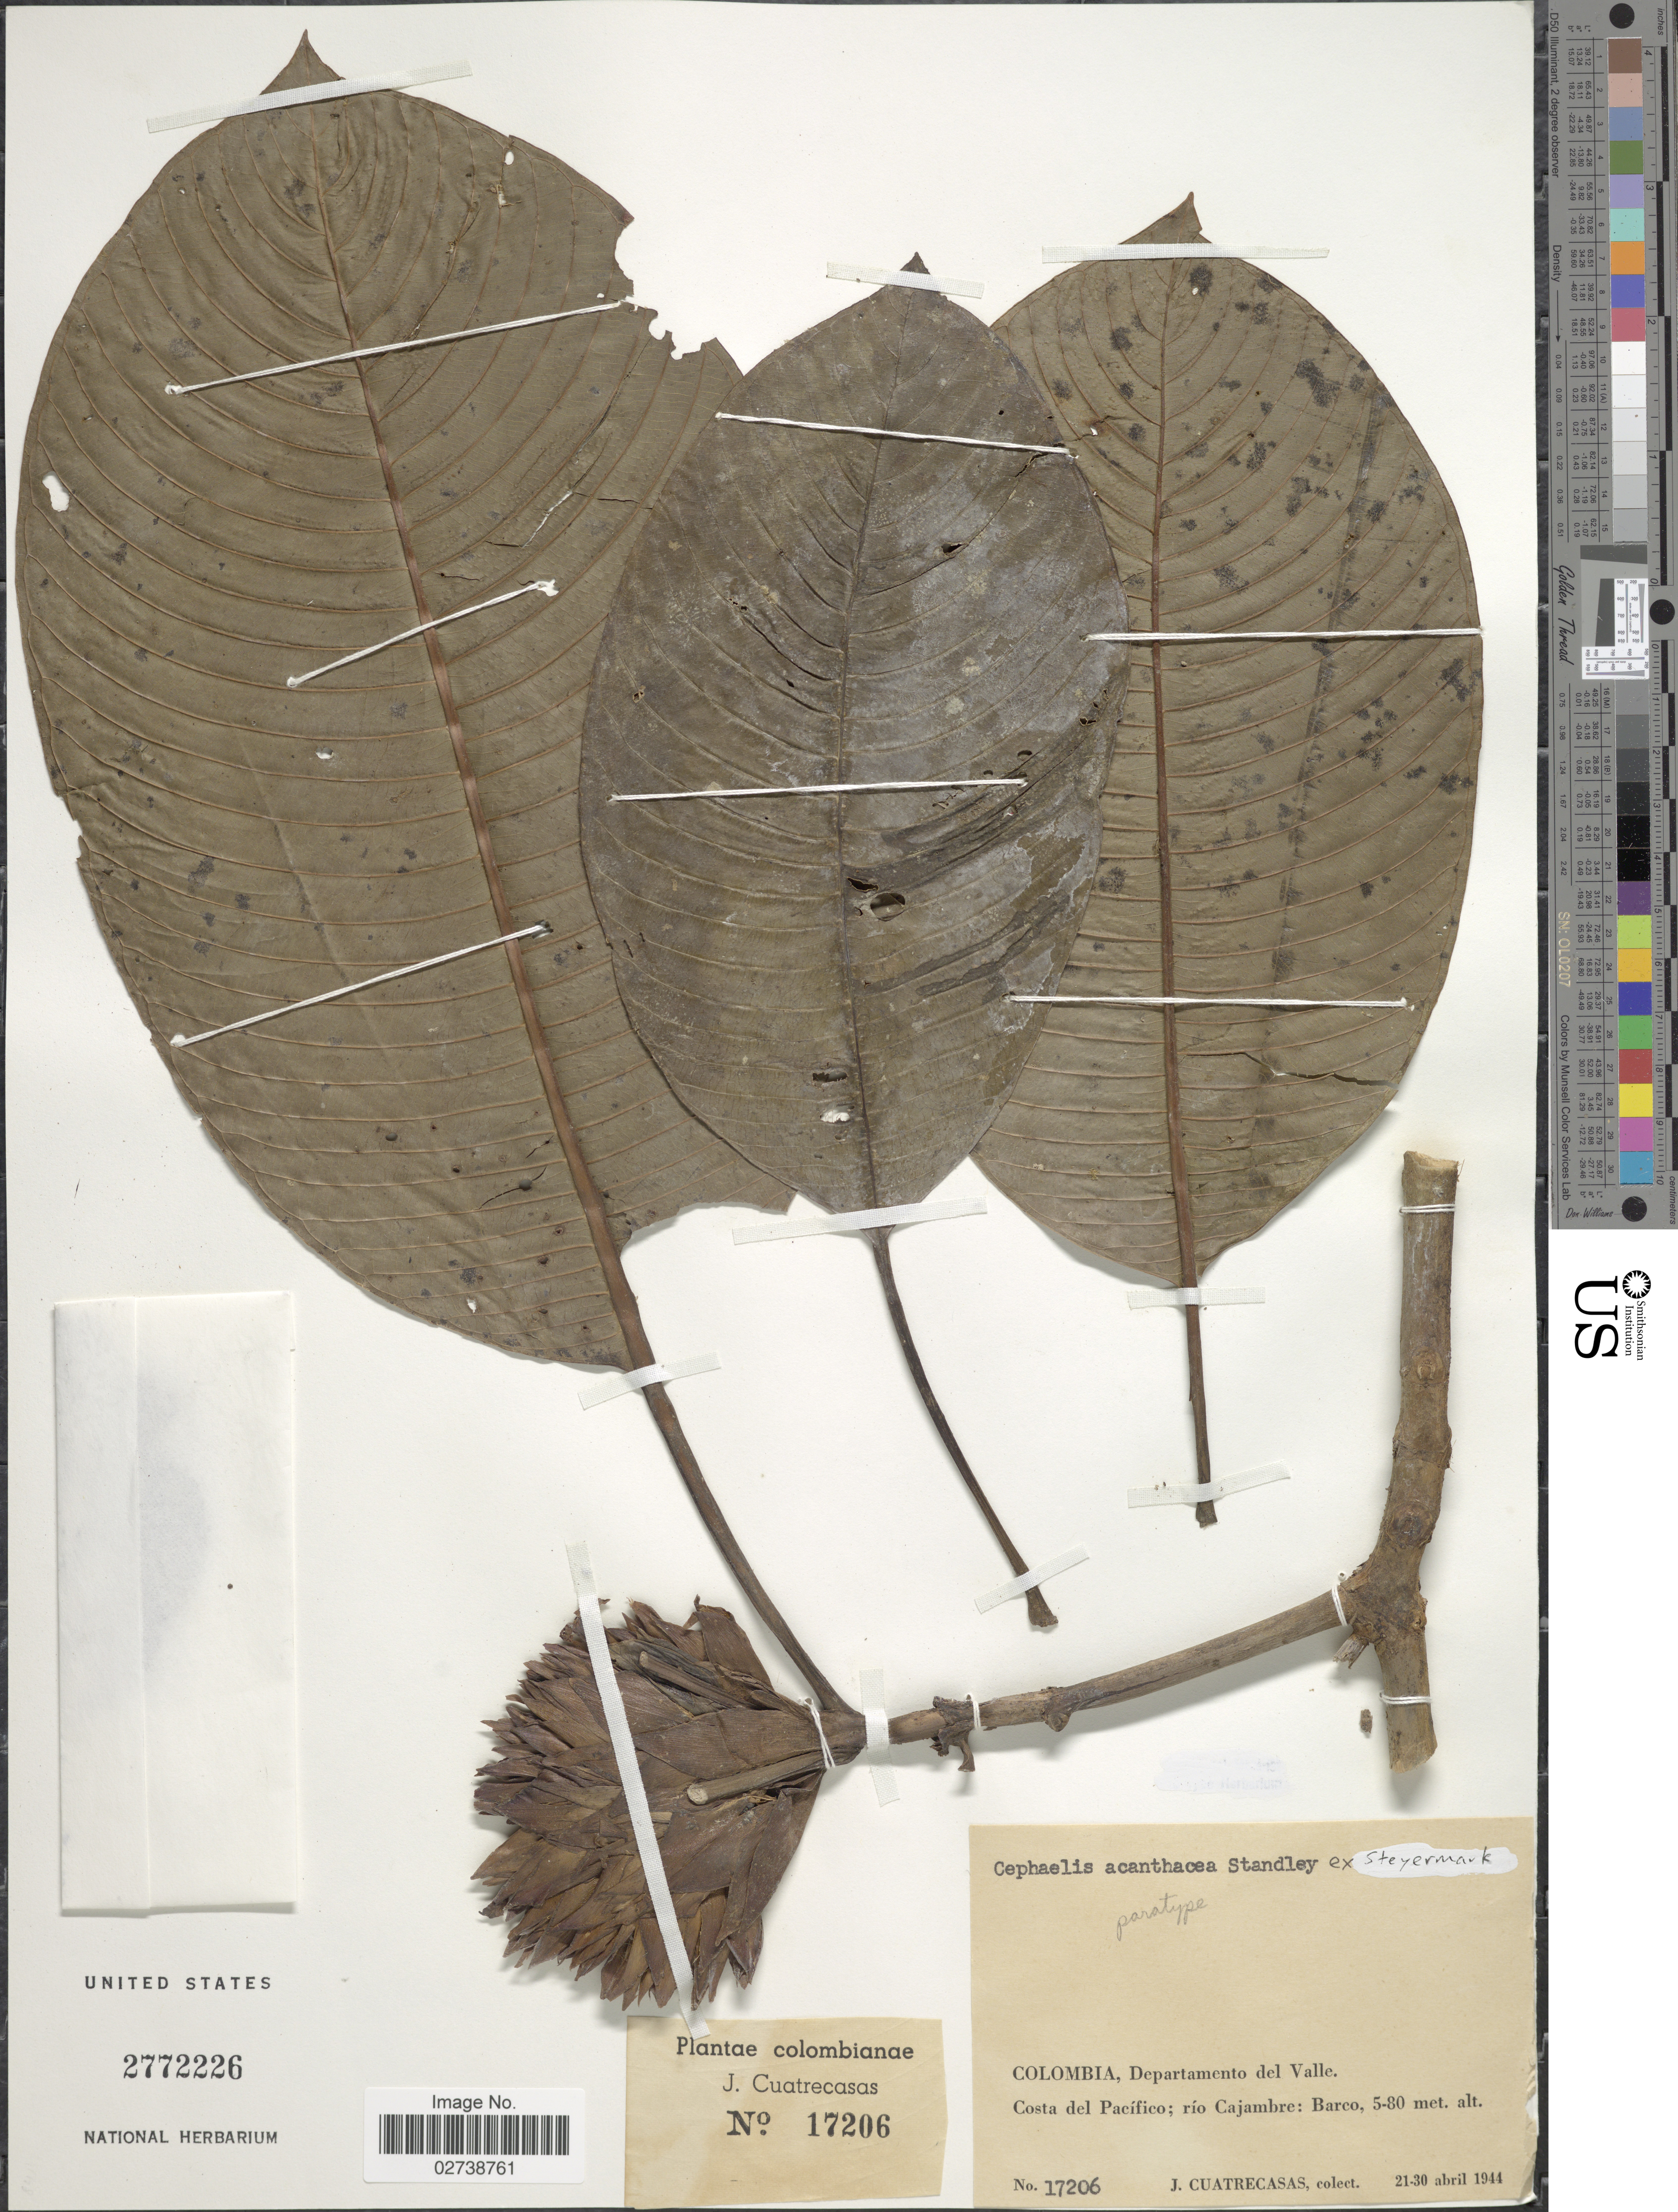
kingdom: Plantae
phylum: Tracheophyta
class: Magnoliopsida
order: Gentianales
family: Rubiaceae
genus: Palicourea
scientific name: Palicourea acanthacea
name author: C.M. Taylor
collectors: J. Cuatrecasas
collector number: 17206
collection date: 1944-04-21/1944-04-30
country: Colombia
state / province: Valle del Cauca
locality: Departamento del Valle, Costa del Pacífico; río Cajambre: Barco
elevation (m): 5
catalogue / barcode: US 2772226